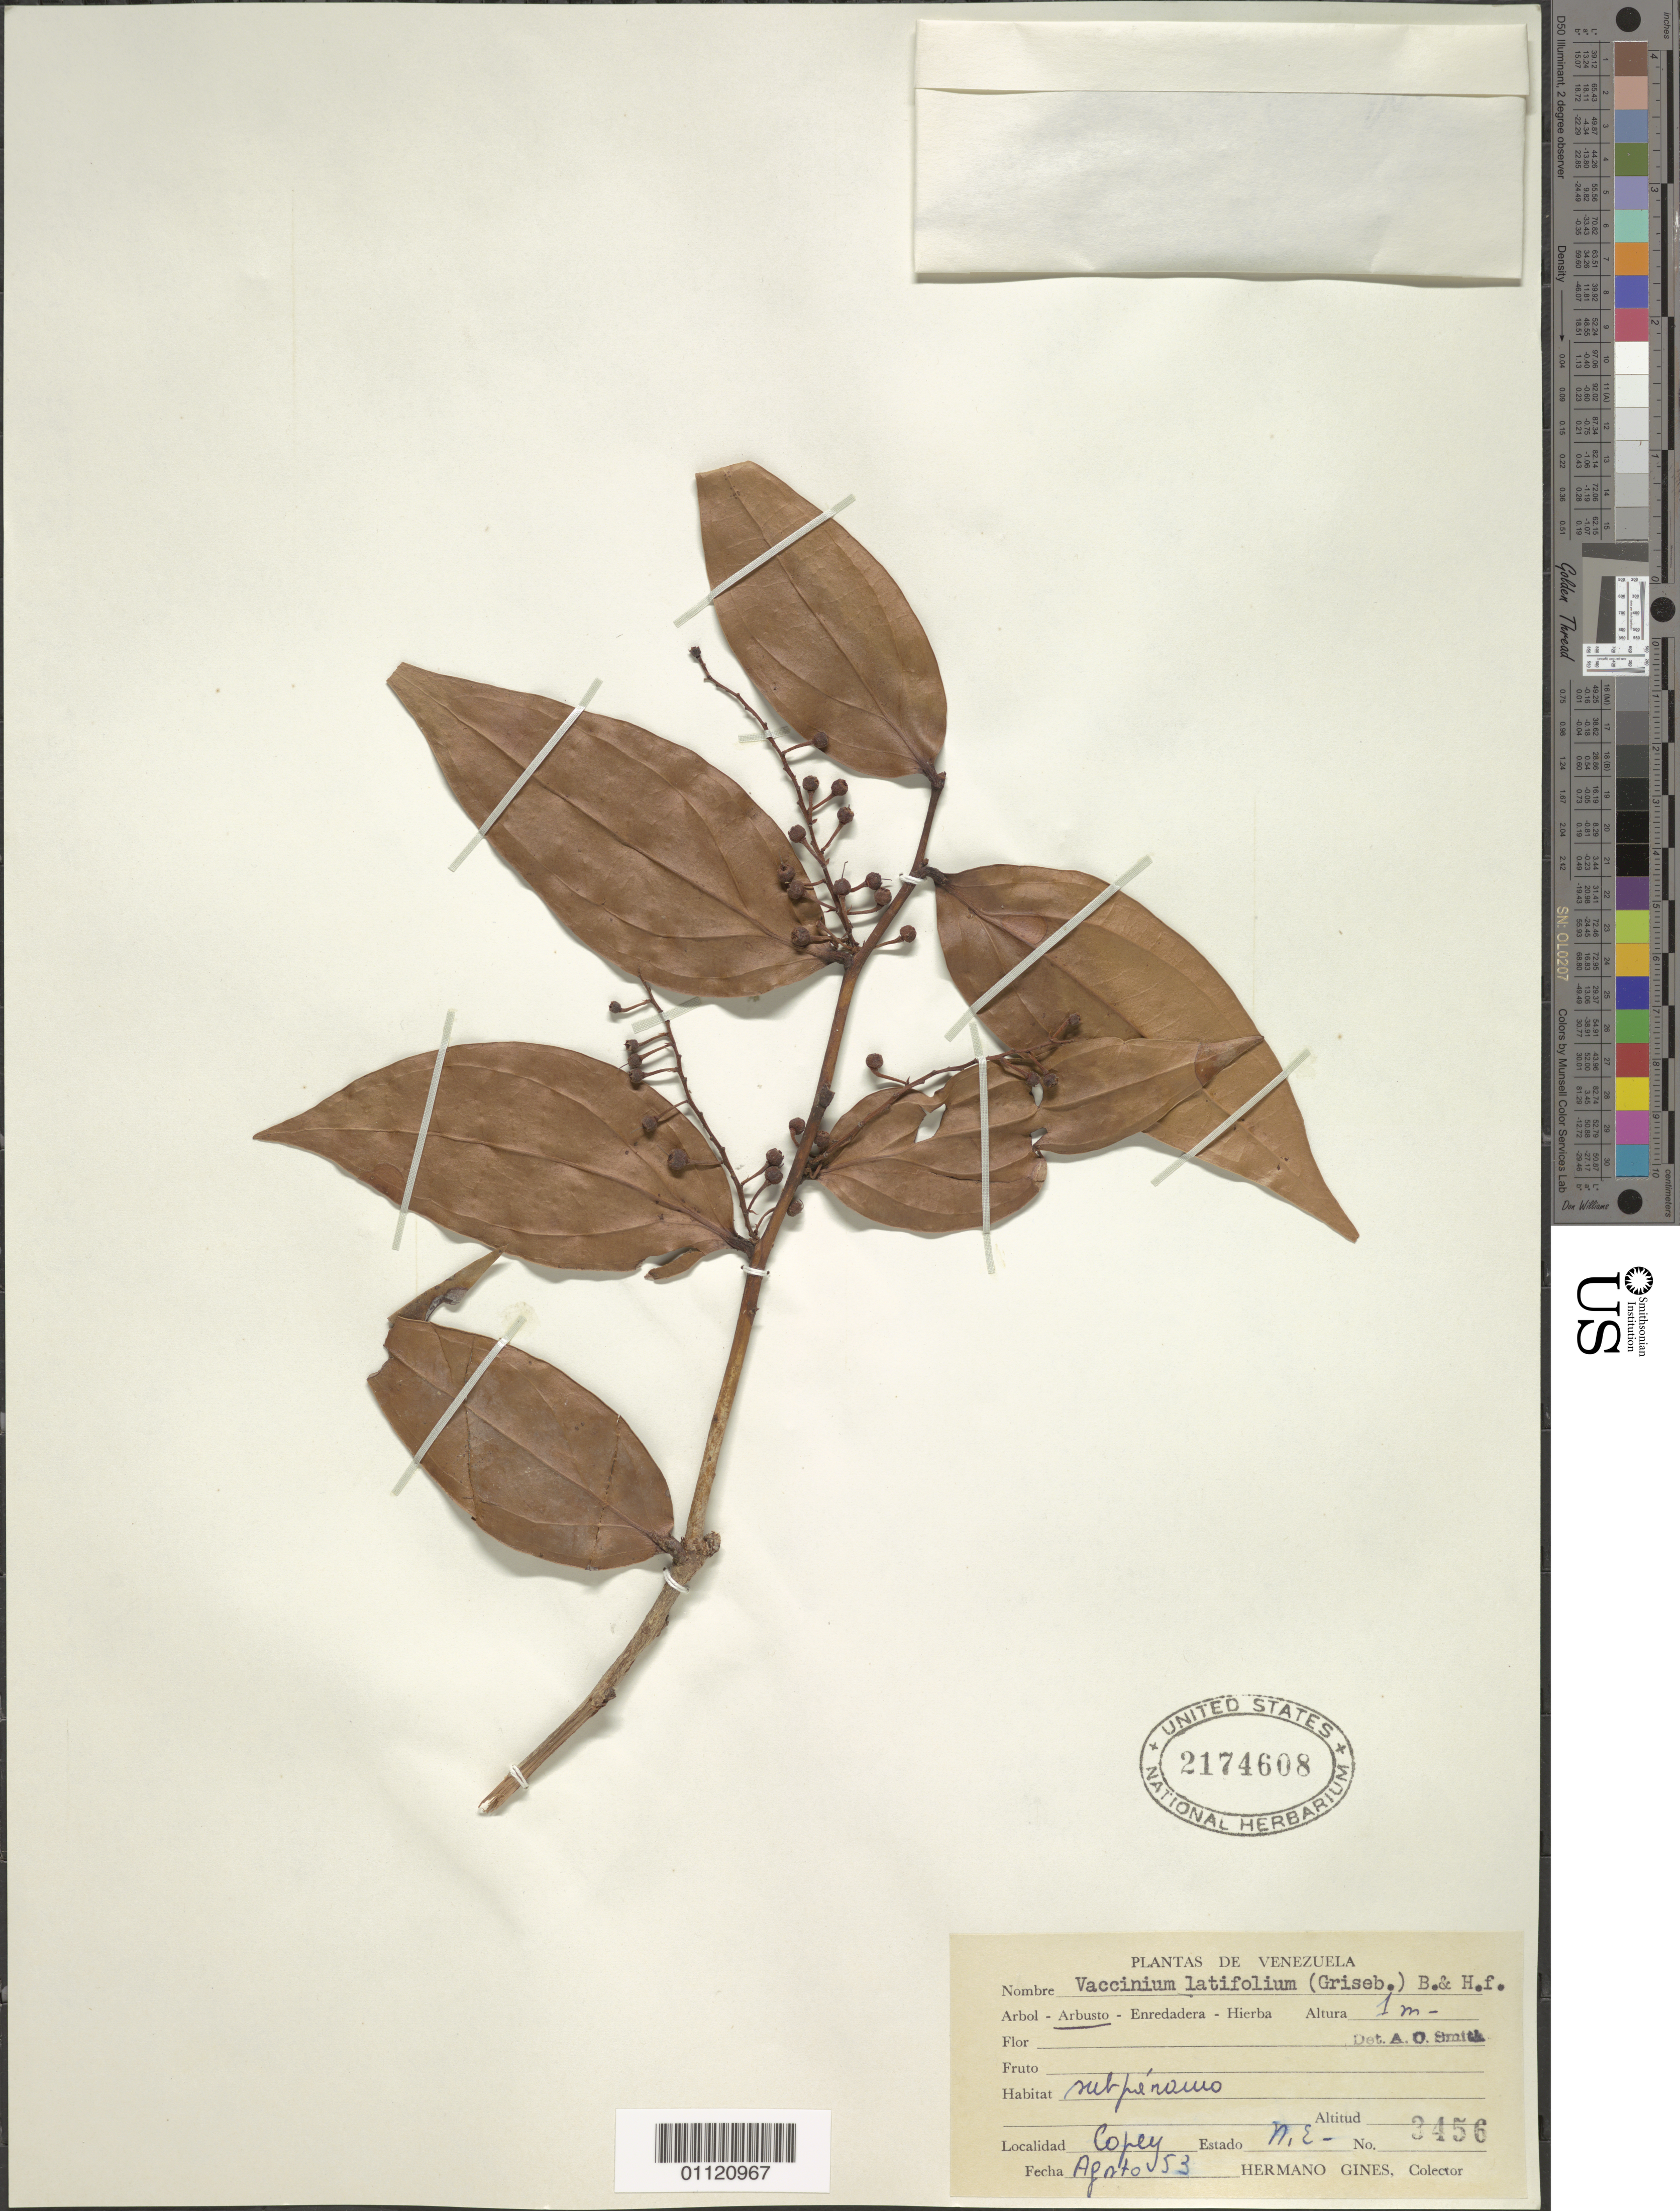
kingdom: Plantae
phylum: Tracheophyta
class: Magnoliopsida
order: Ericales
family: Ericaceae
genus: Vaccinium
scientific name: Vaccinium latifolium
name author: Benth. & Hook. f.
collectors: Bro. Gines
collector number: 3456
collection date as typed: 01 Aug 1953 to 31 Aug 1953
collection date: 1953-08-01/1953-08-31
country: Venezuela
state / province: Nueva Esparta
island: Margarita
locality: Copey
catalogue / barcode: US 2174608